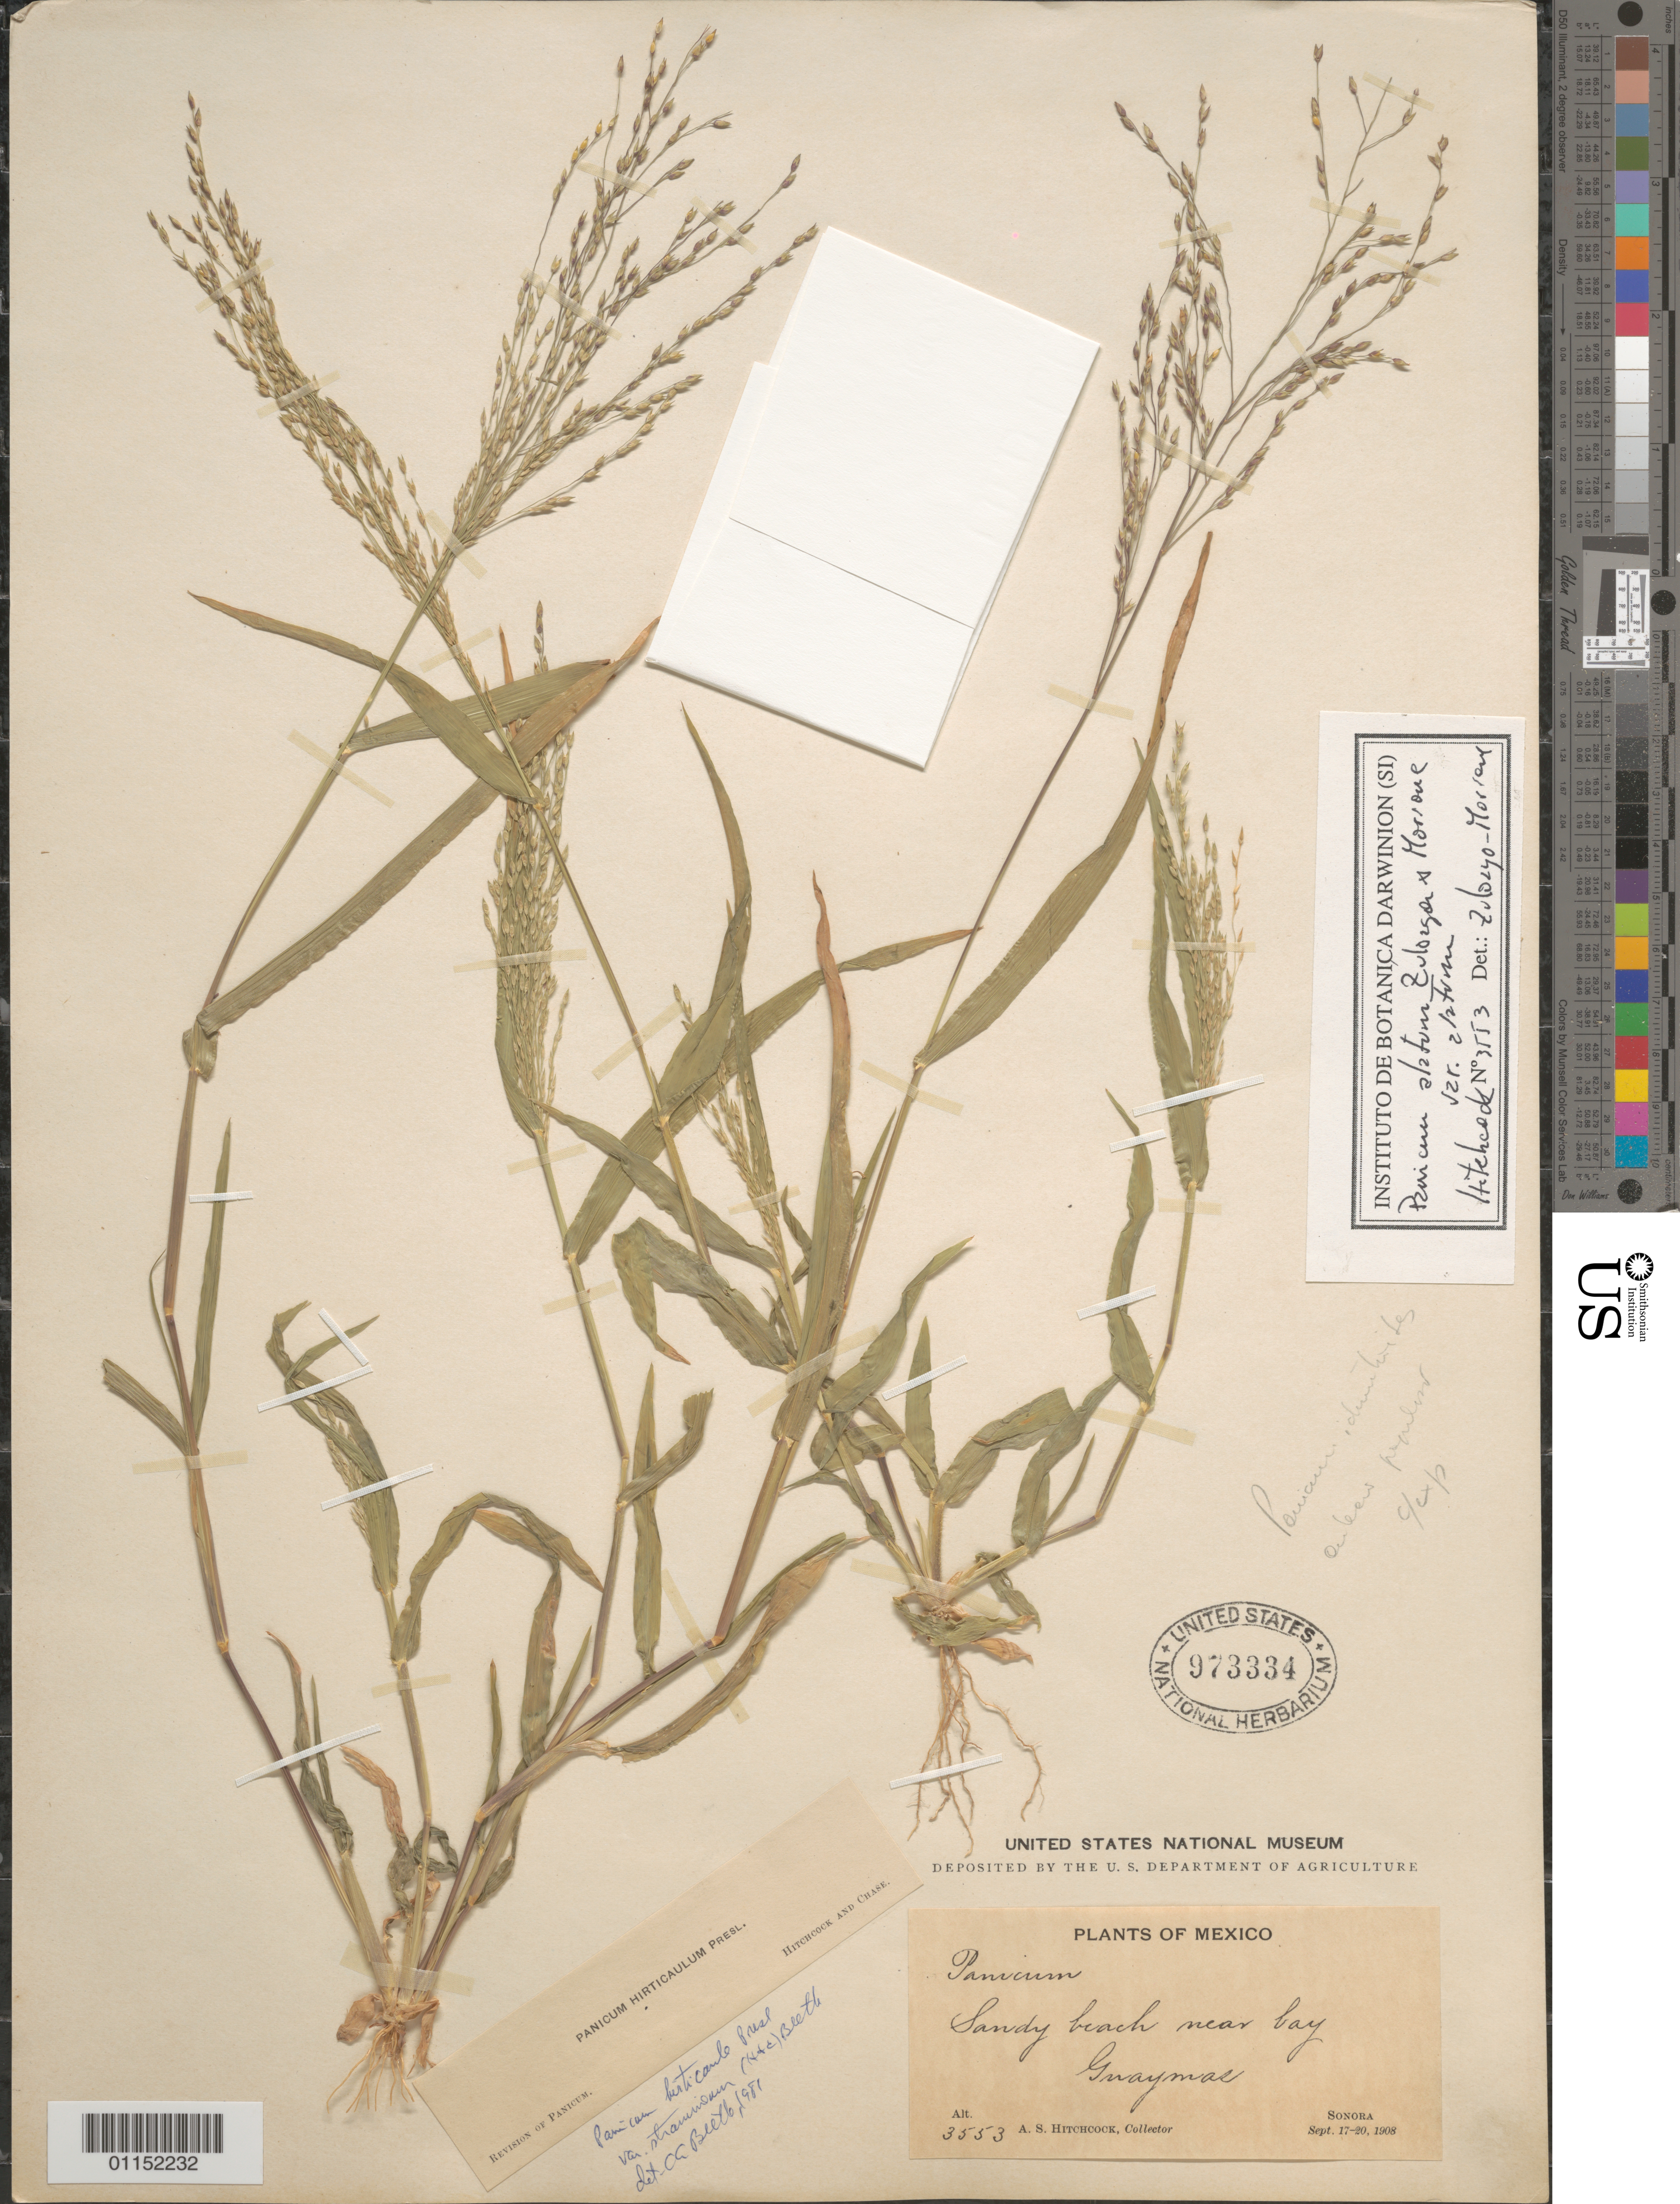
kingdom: Plantae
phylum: Tracheophyta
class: Liliopsida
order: Poales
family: Poaceae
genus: Panicum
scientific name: Panicum elatum var. elatum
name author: Zuloaga & Morrone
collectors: A. S. Hitchcock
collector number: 3553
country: Mexico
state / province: Sonora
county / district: Guaymas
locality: Sandy beach near bay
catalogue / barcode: US 973334